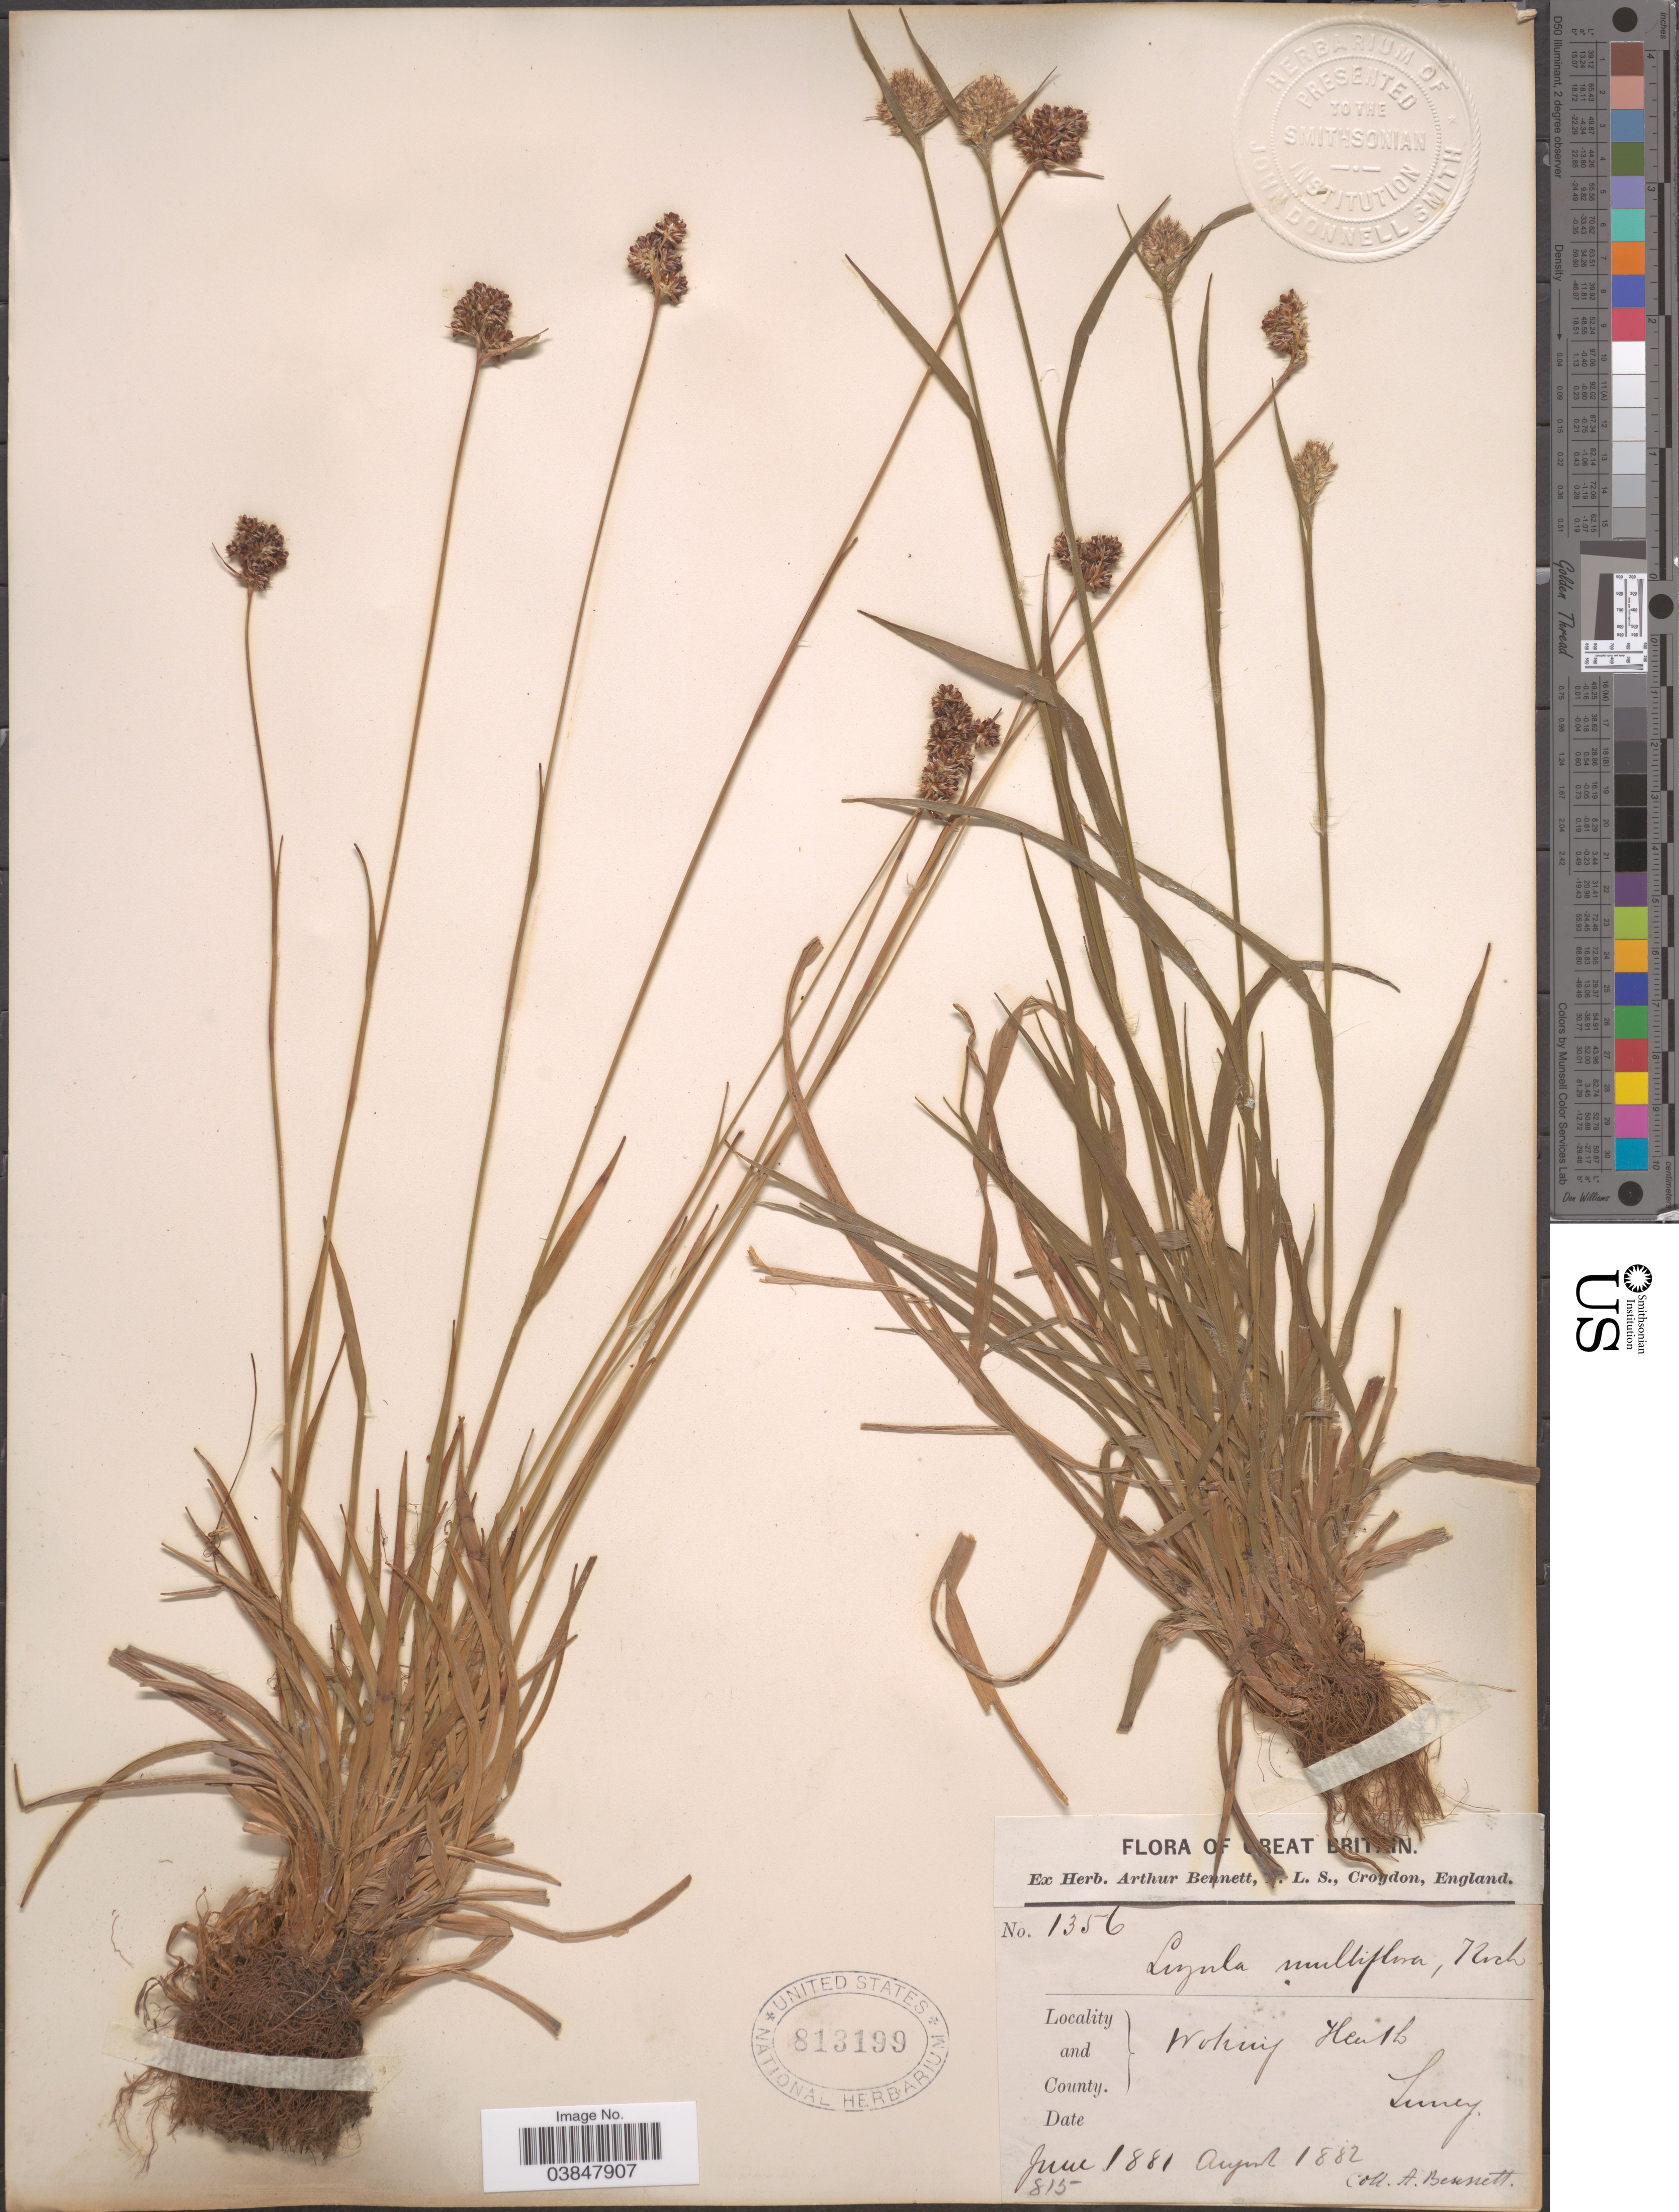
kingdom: Plantae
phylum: Tracheophyta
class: Liliopsida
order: Poales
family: Juncaceae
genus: Luzula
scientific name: Luzula multiflora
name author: (Ehrh.) Lej.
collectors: A. Bennett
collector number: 1356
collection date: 1881-06/1882-04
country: United Kingdom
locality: Great Britain. Wohney Heath. Surrey.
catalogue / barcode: US 813199